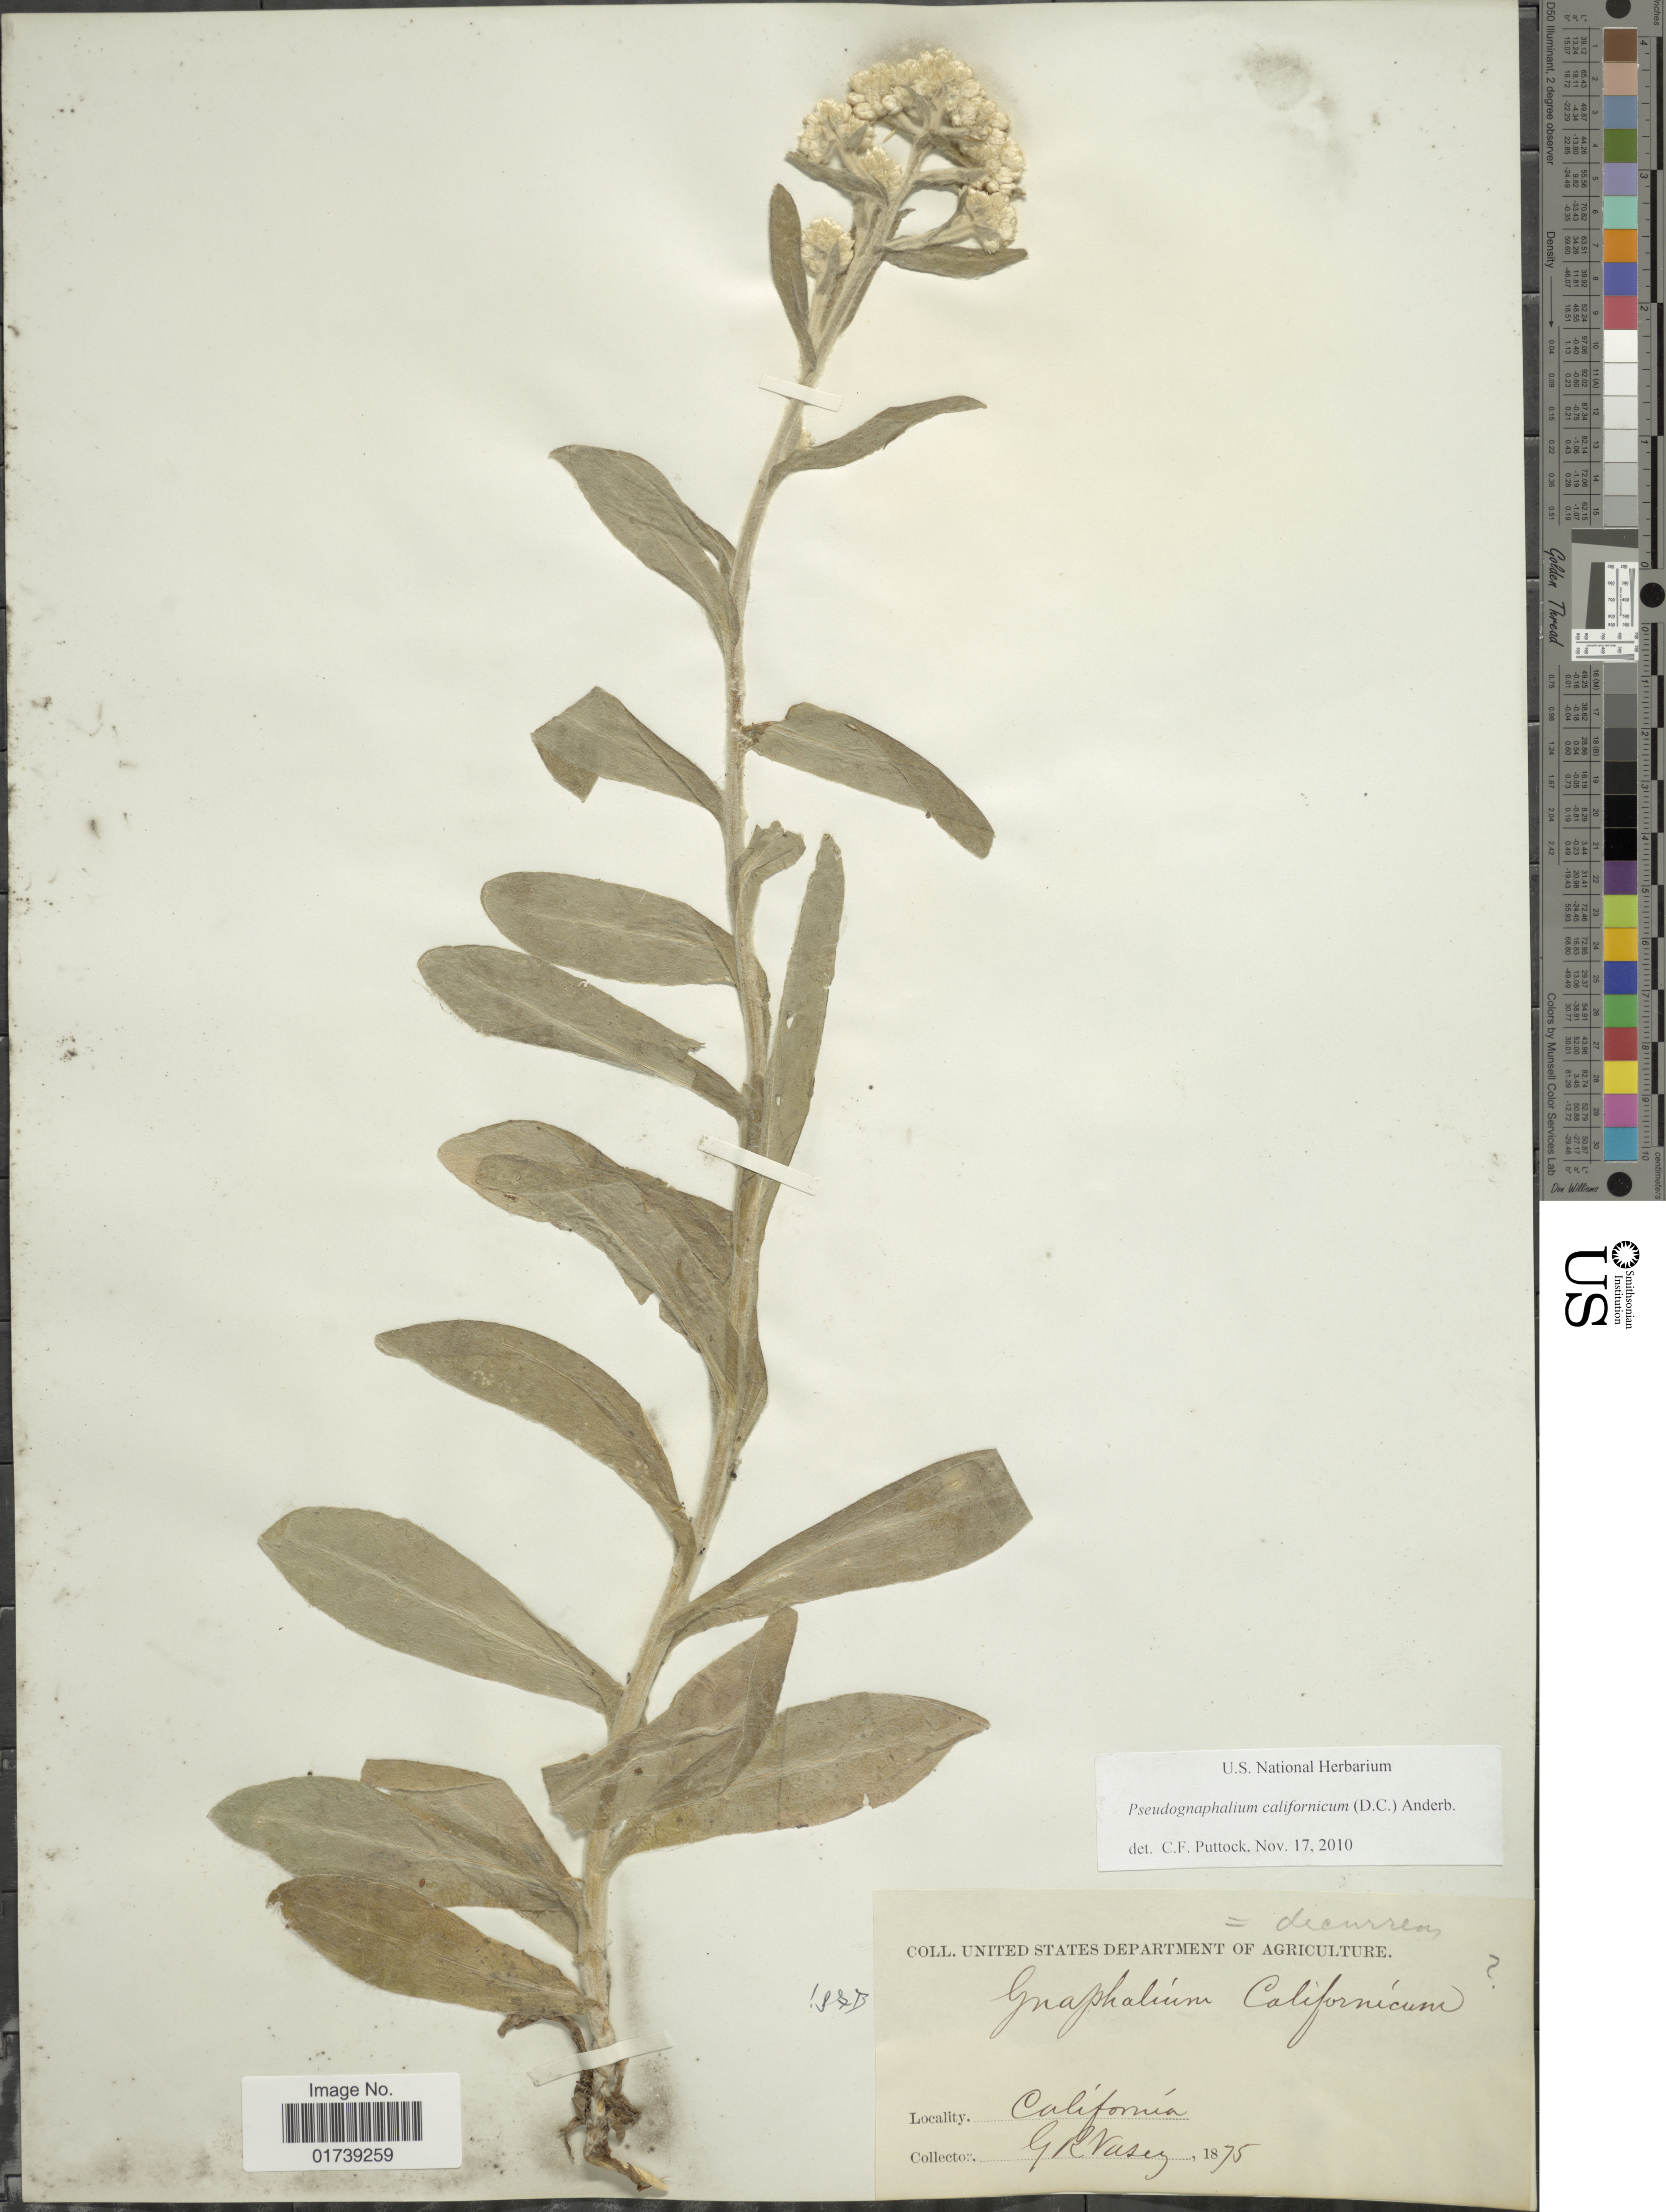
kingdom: Plantae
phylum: Tracheophyta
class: Magnoliopsida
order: Asterales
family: Asteraceae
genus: Pseudognaphalium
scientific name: Pseudognaphalium californicum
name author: (DC.) Anderb.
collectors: G. R. Vasey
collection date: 1875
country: United States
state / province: California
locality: California